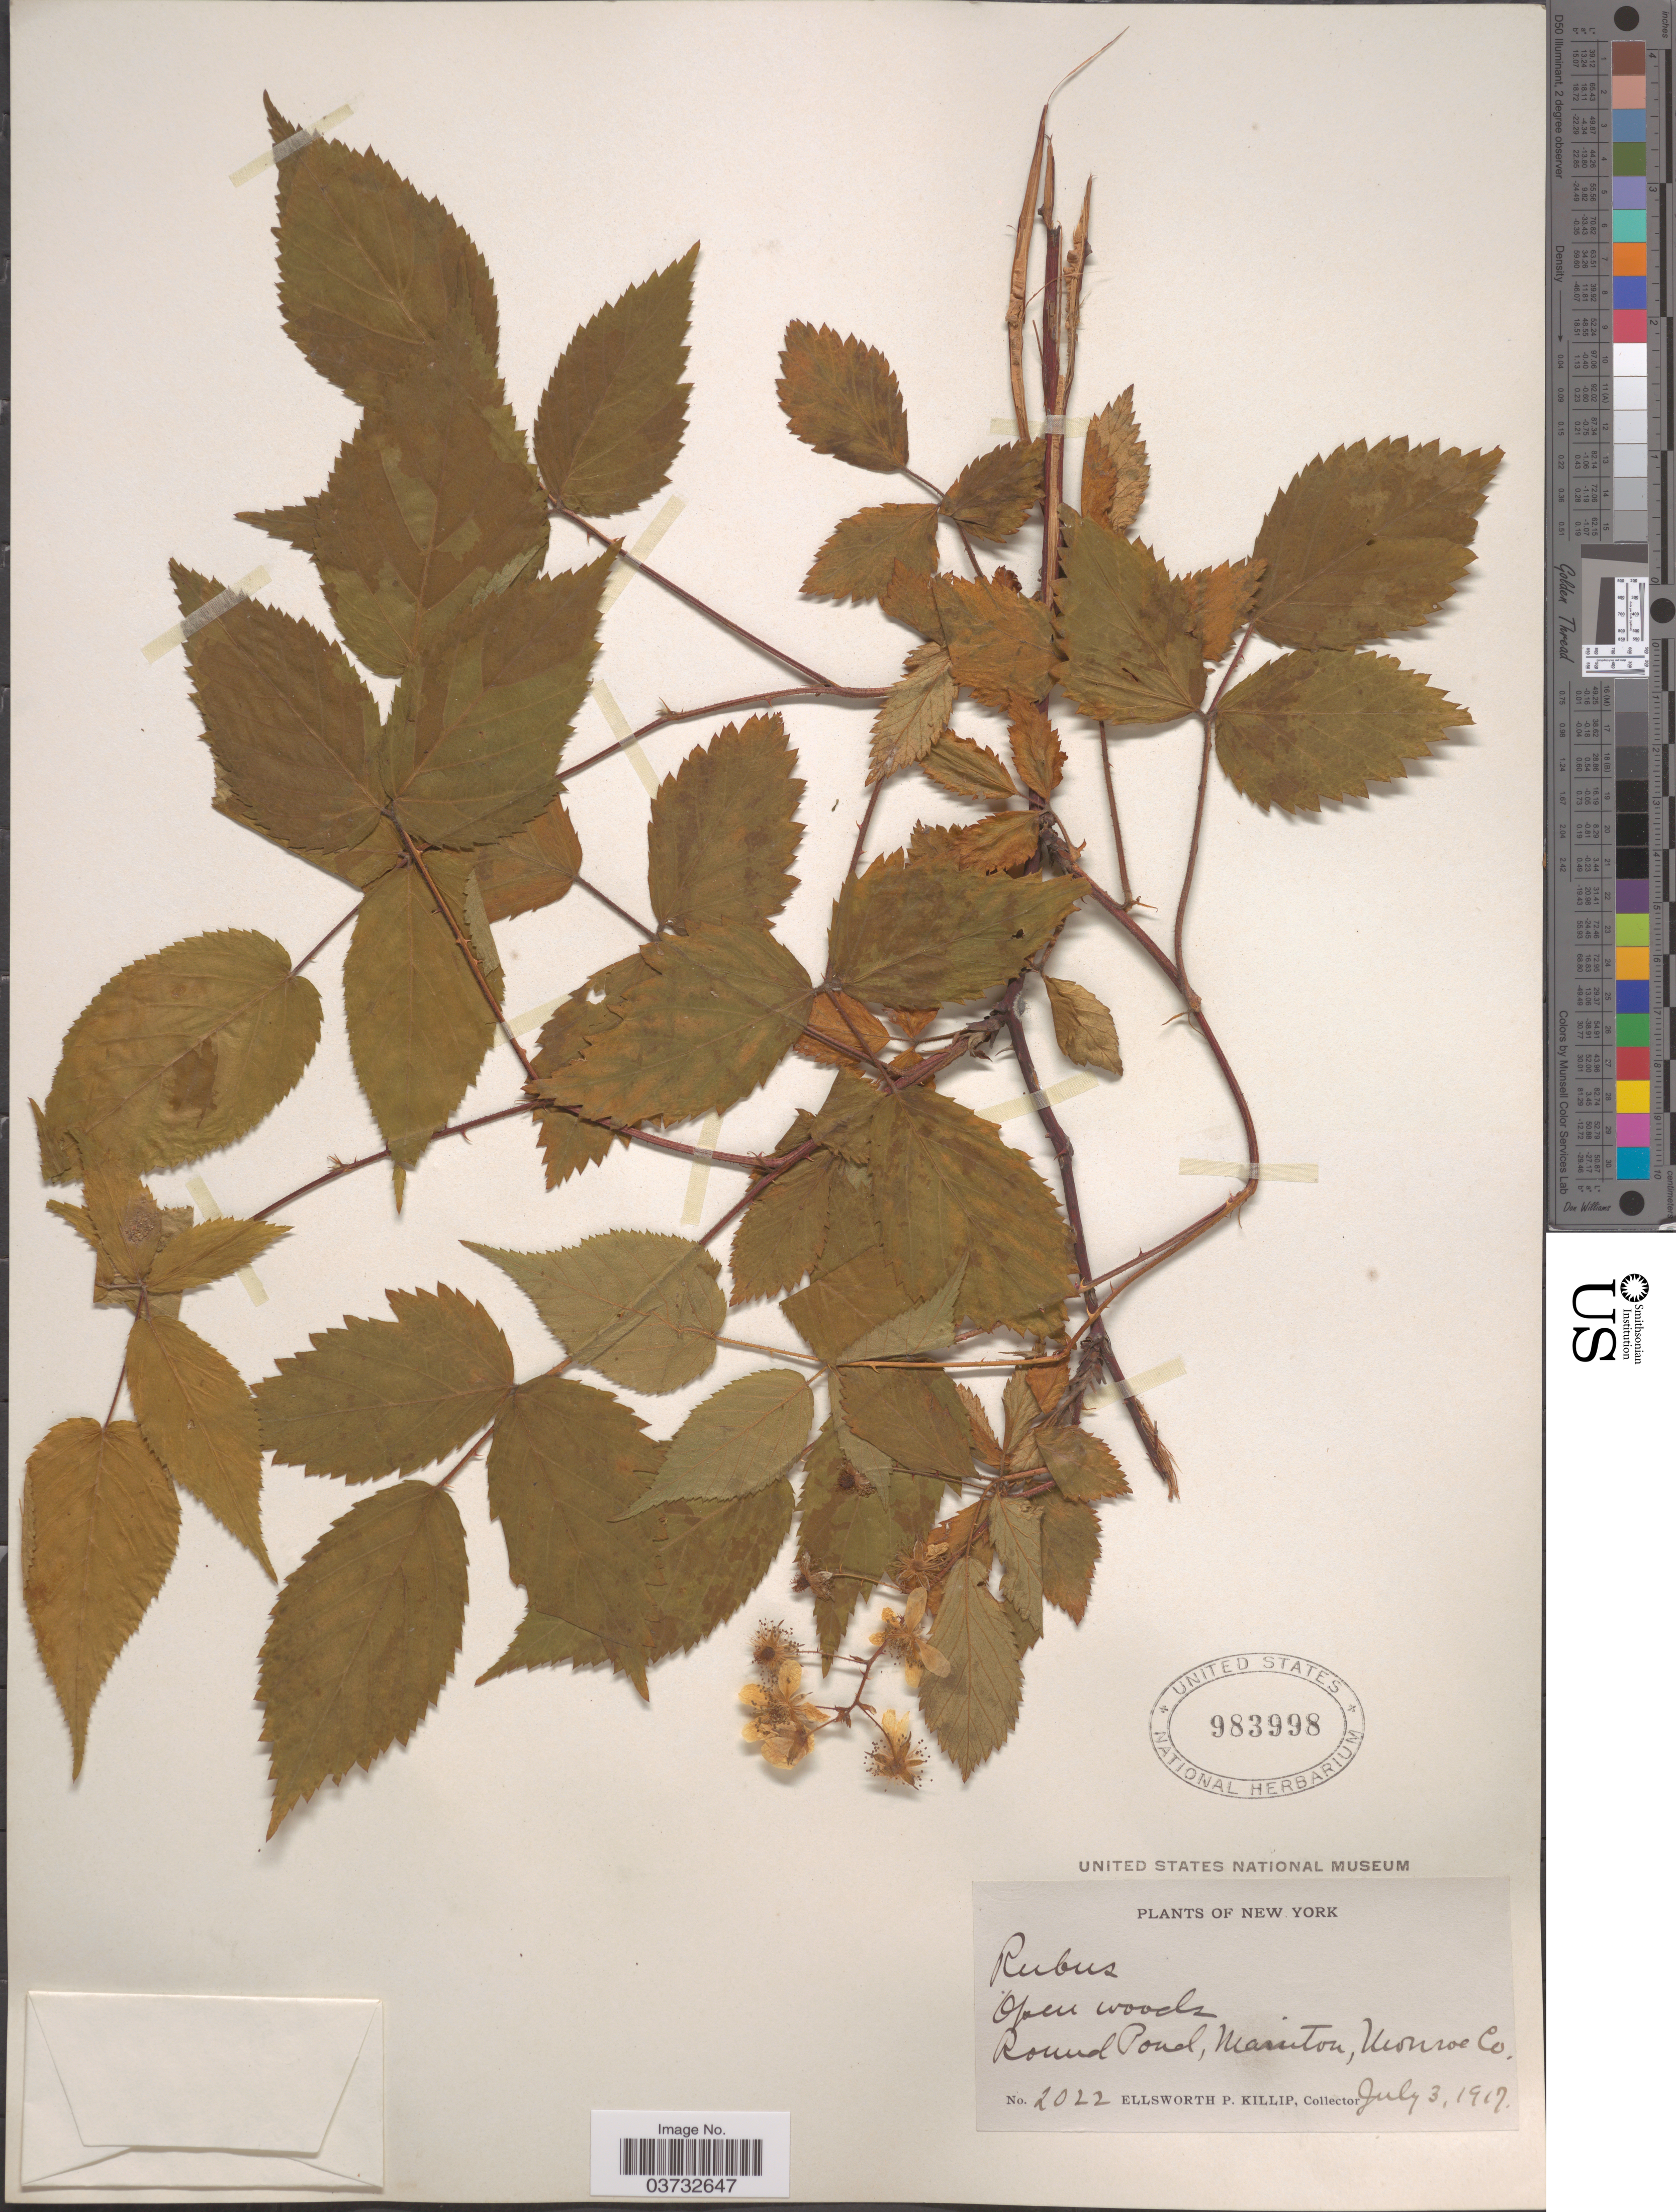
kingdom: Plantae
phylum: Tracheophyta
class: Magnoliopsida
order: Rosales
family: Rosaceae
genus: Rubus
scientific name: Rubus sp.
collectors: E. P. Killip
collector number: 2022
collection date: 1917-07-03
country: United States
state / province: New York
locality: Round Pond, Manitou, Monroe Co.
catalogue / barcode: US 983998